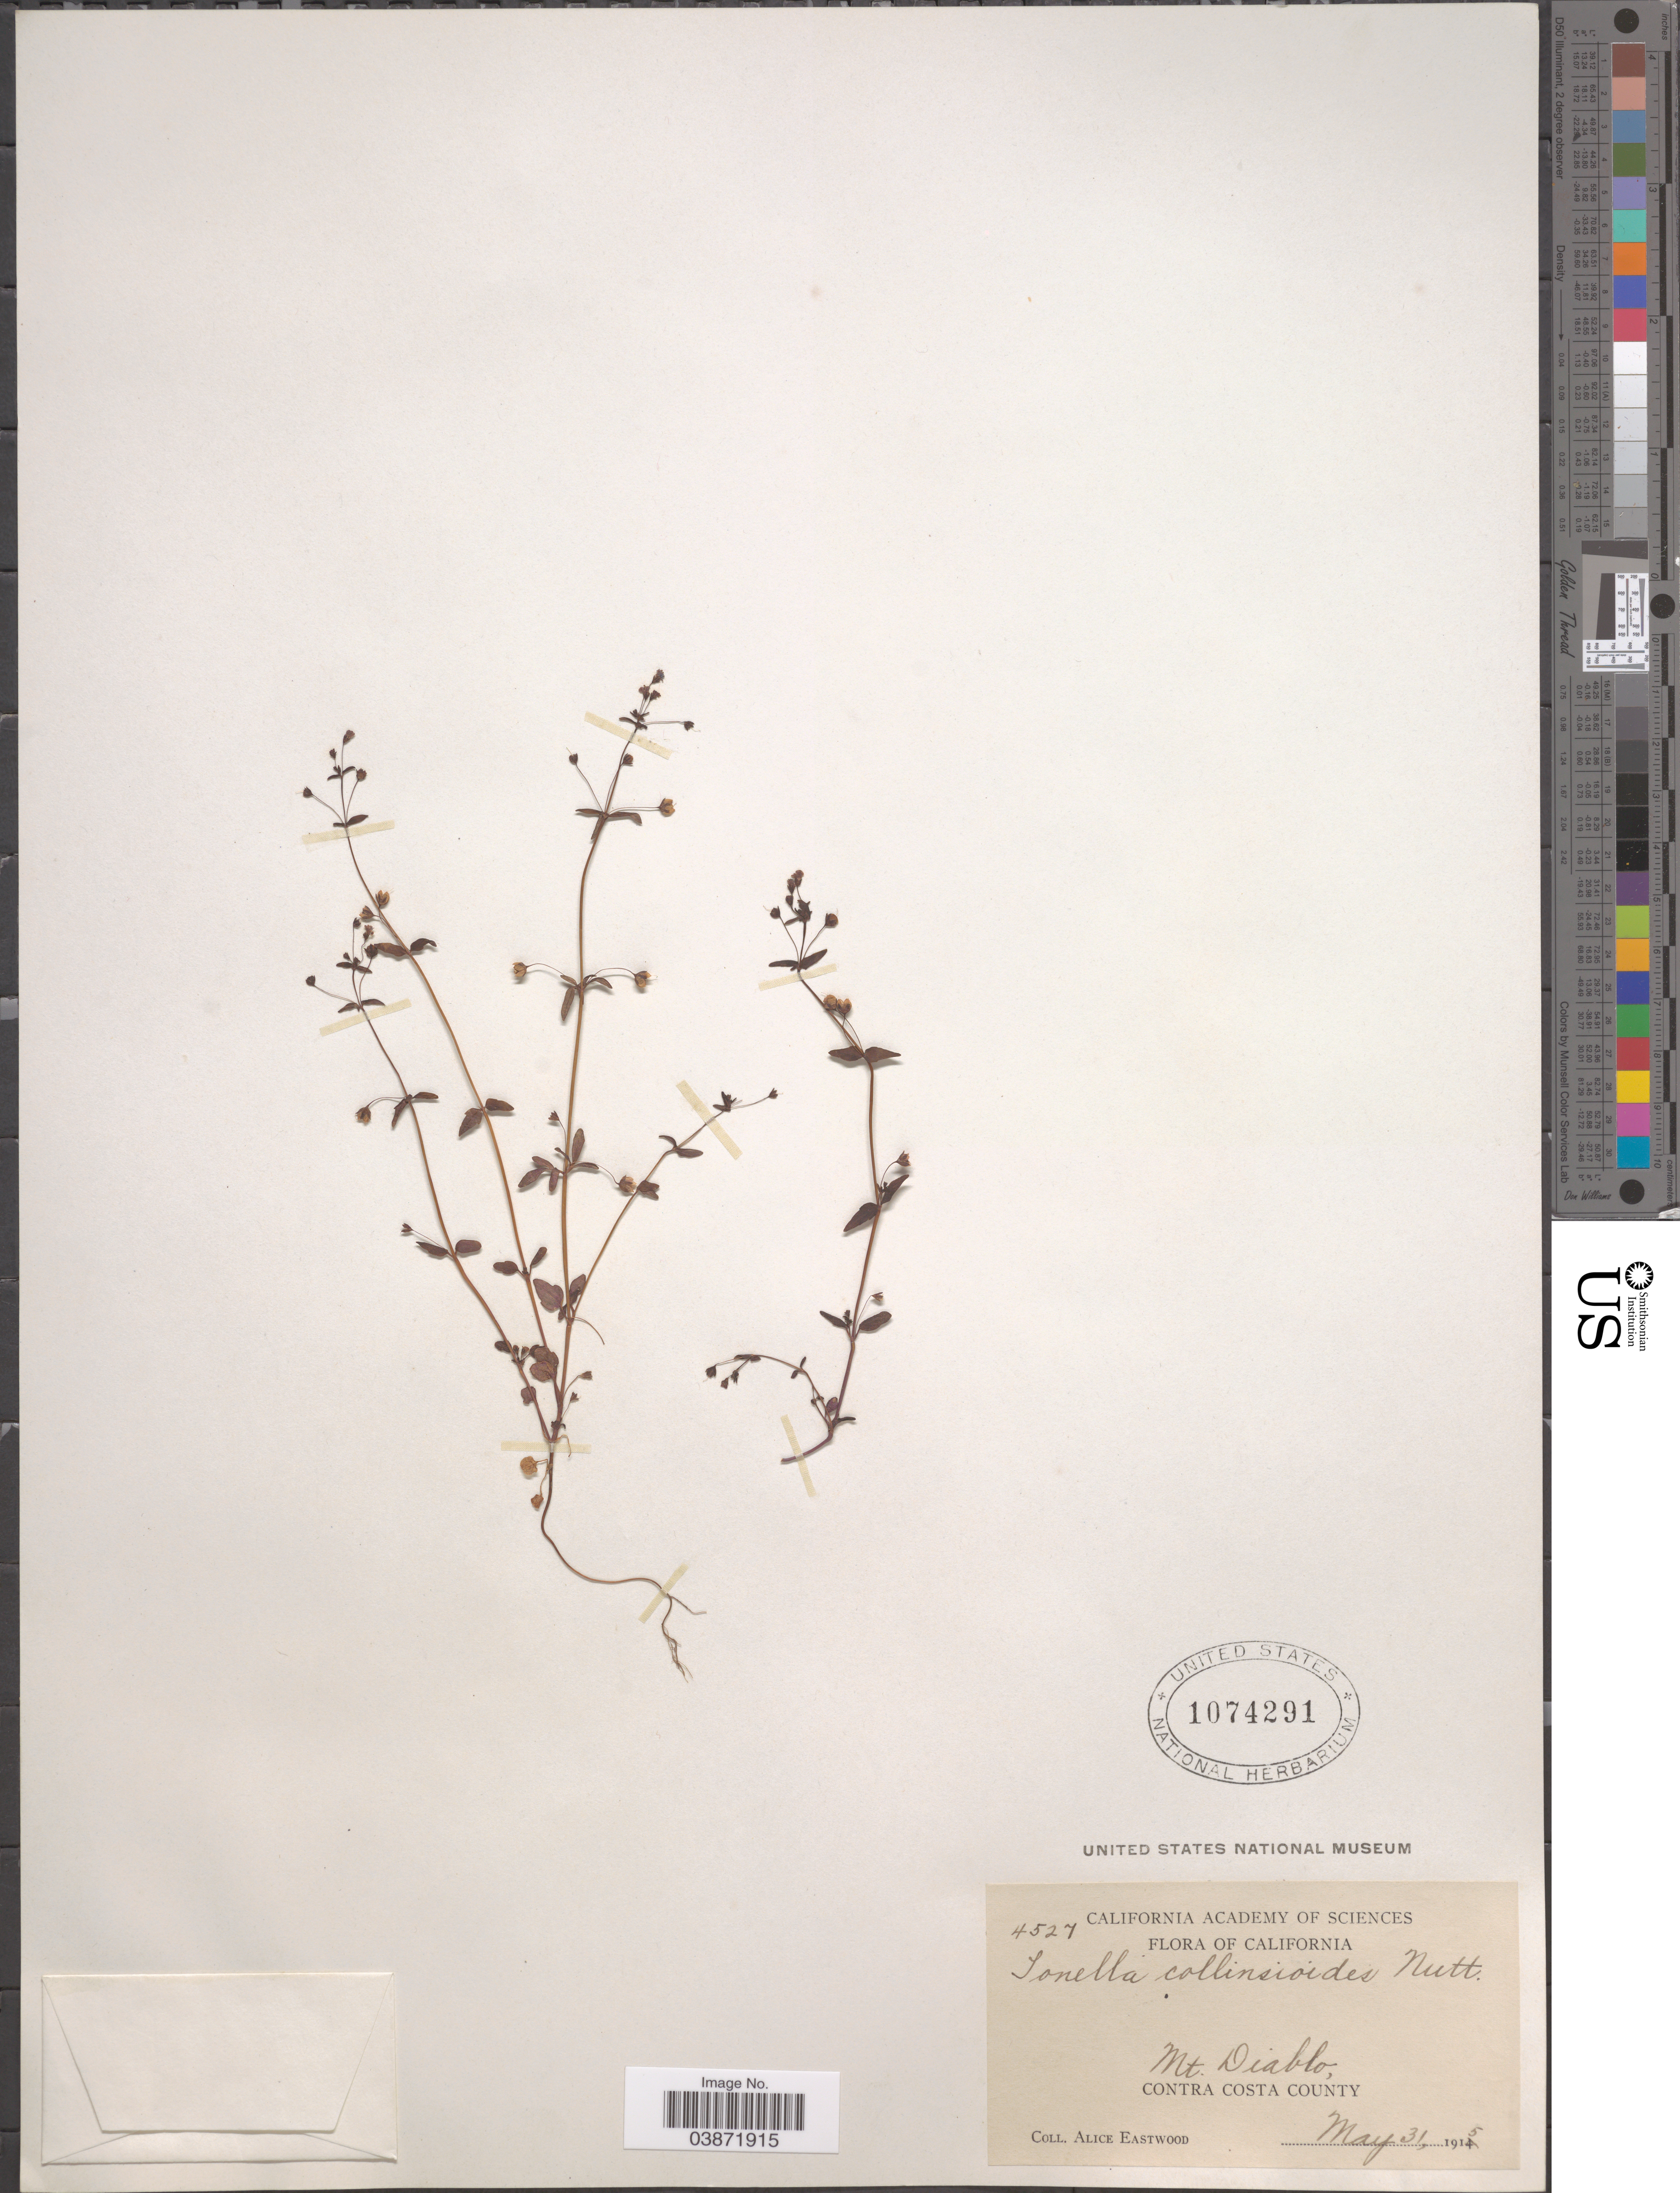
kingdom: Plantae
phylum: Tracheophyta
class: Magnoliopsida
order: Lamiales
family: Plantaginaceae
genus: Tonella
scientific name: Tonella collinsioides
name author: Nutt. ex A. Gray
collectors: A. Eastwood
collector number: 4527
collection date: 1915-05-31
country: United States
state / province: California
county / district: Contra Costa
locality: Mt. Diablo, Contra Costa County.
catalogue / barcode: US 1074291